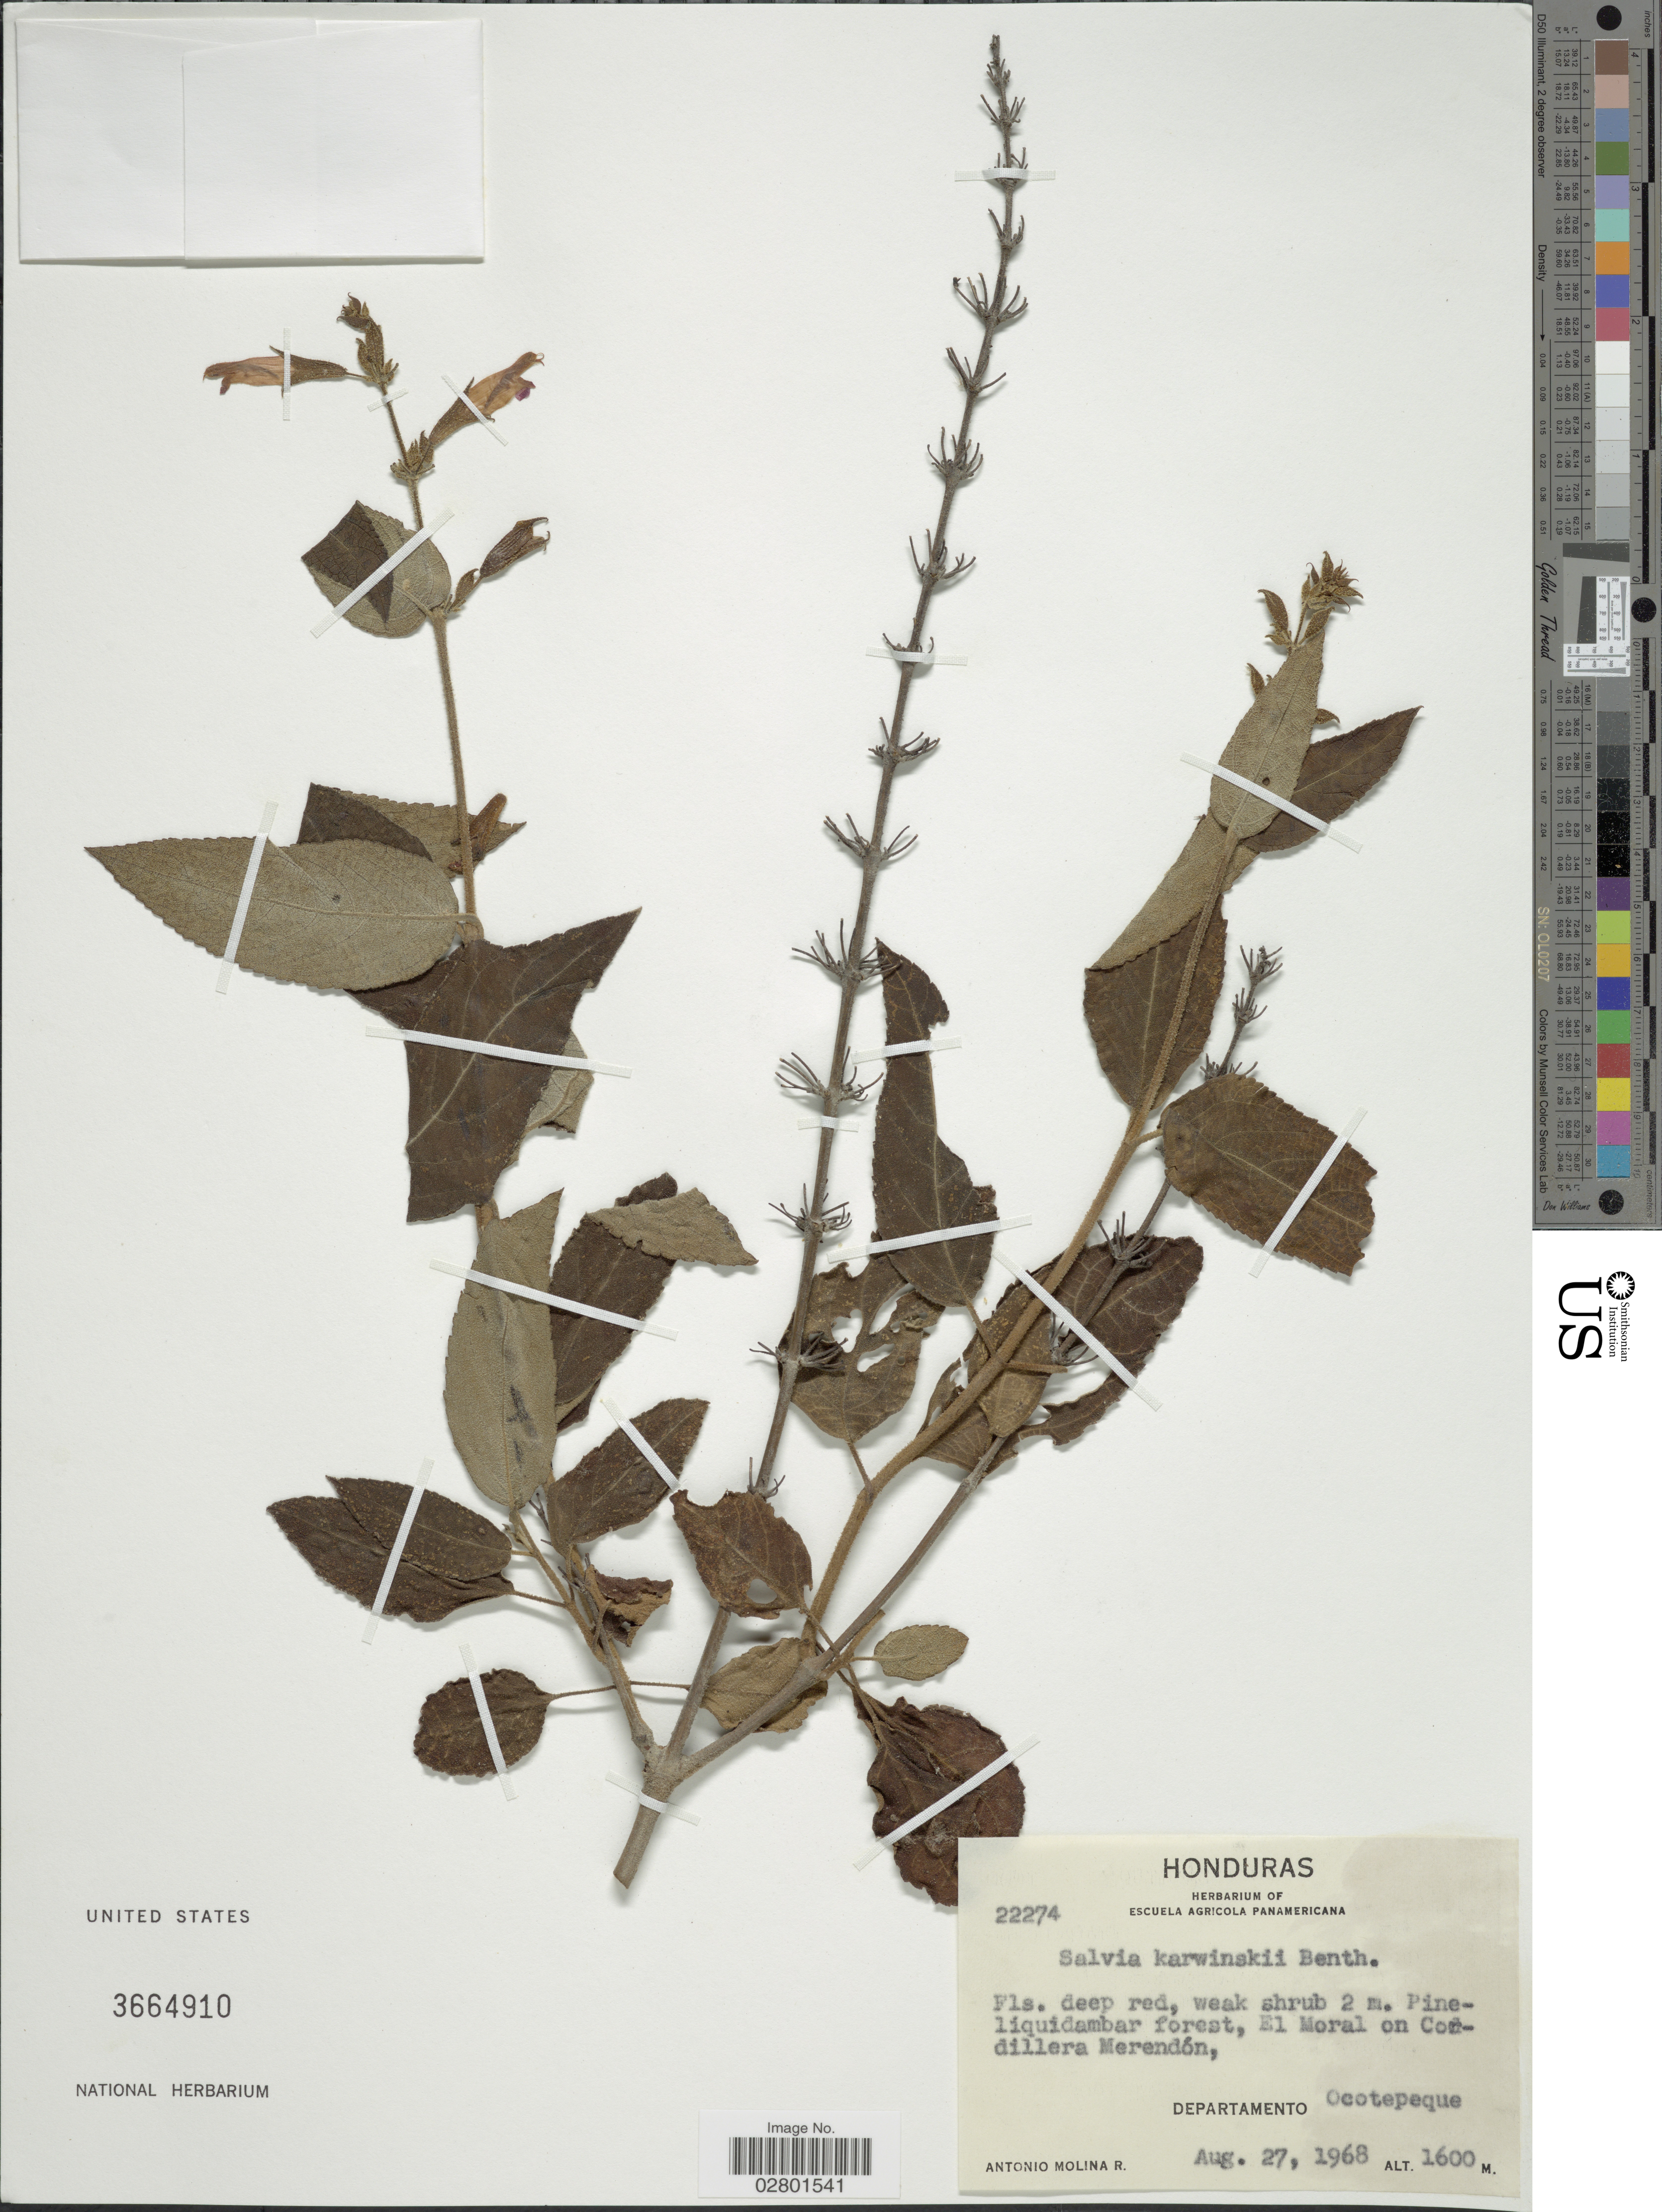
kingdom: Plantae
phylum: Tracheophyta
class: Magnoliopsida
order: Lamiales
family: Lamiaceae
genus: Salvia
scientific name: Salvia karwinskii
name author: Benth.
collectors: A. Molina R.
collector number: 22274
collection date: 1968-08-27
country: Honduras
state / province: Ocotepeque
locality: El Moral on Cordillera Merendón, Departamento Ocotepeque.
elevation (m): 1600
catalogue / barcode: US 3664910